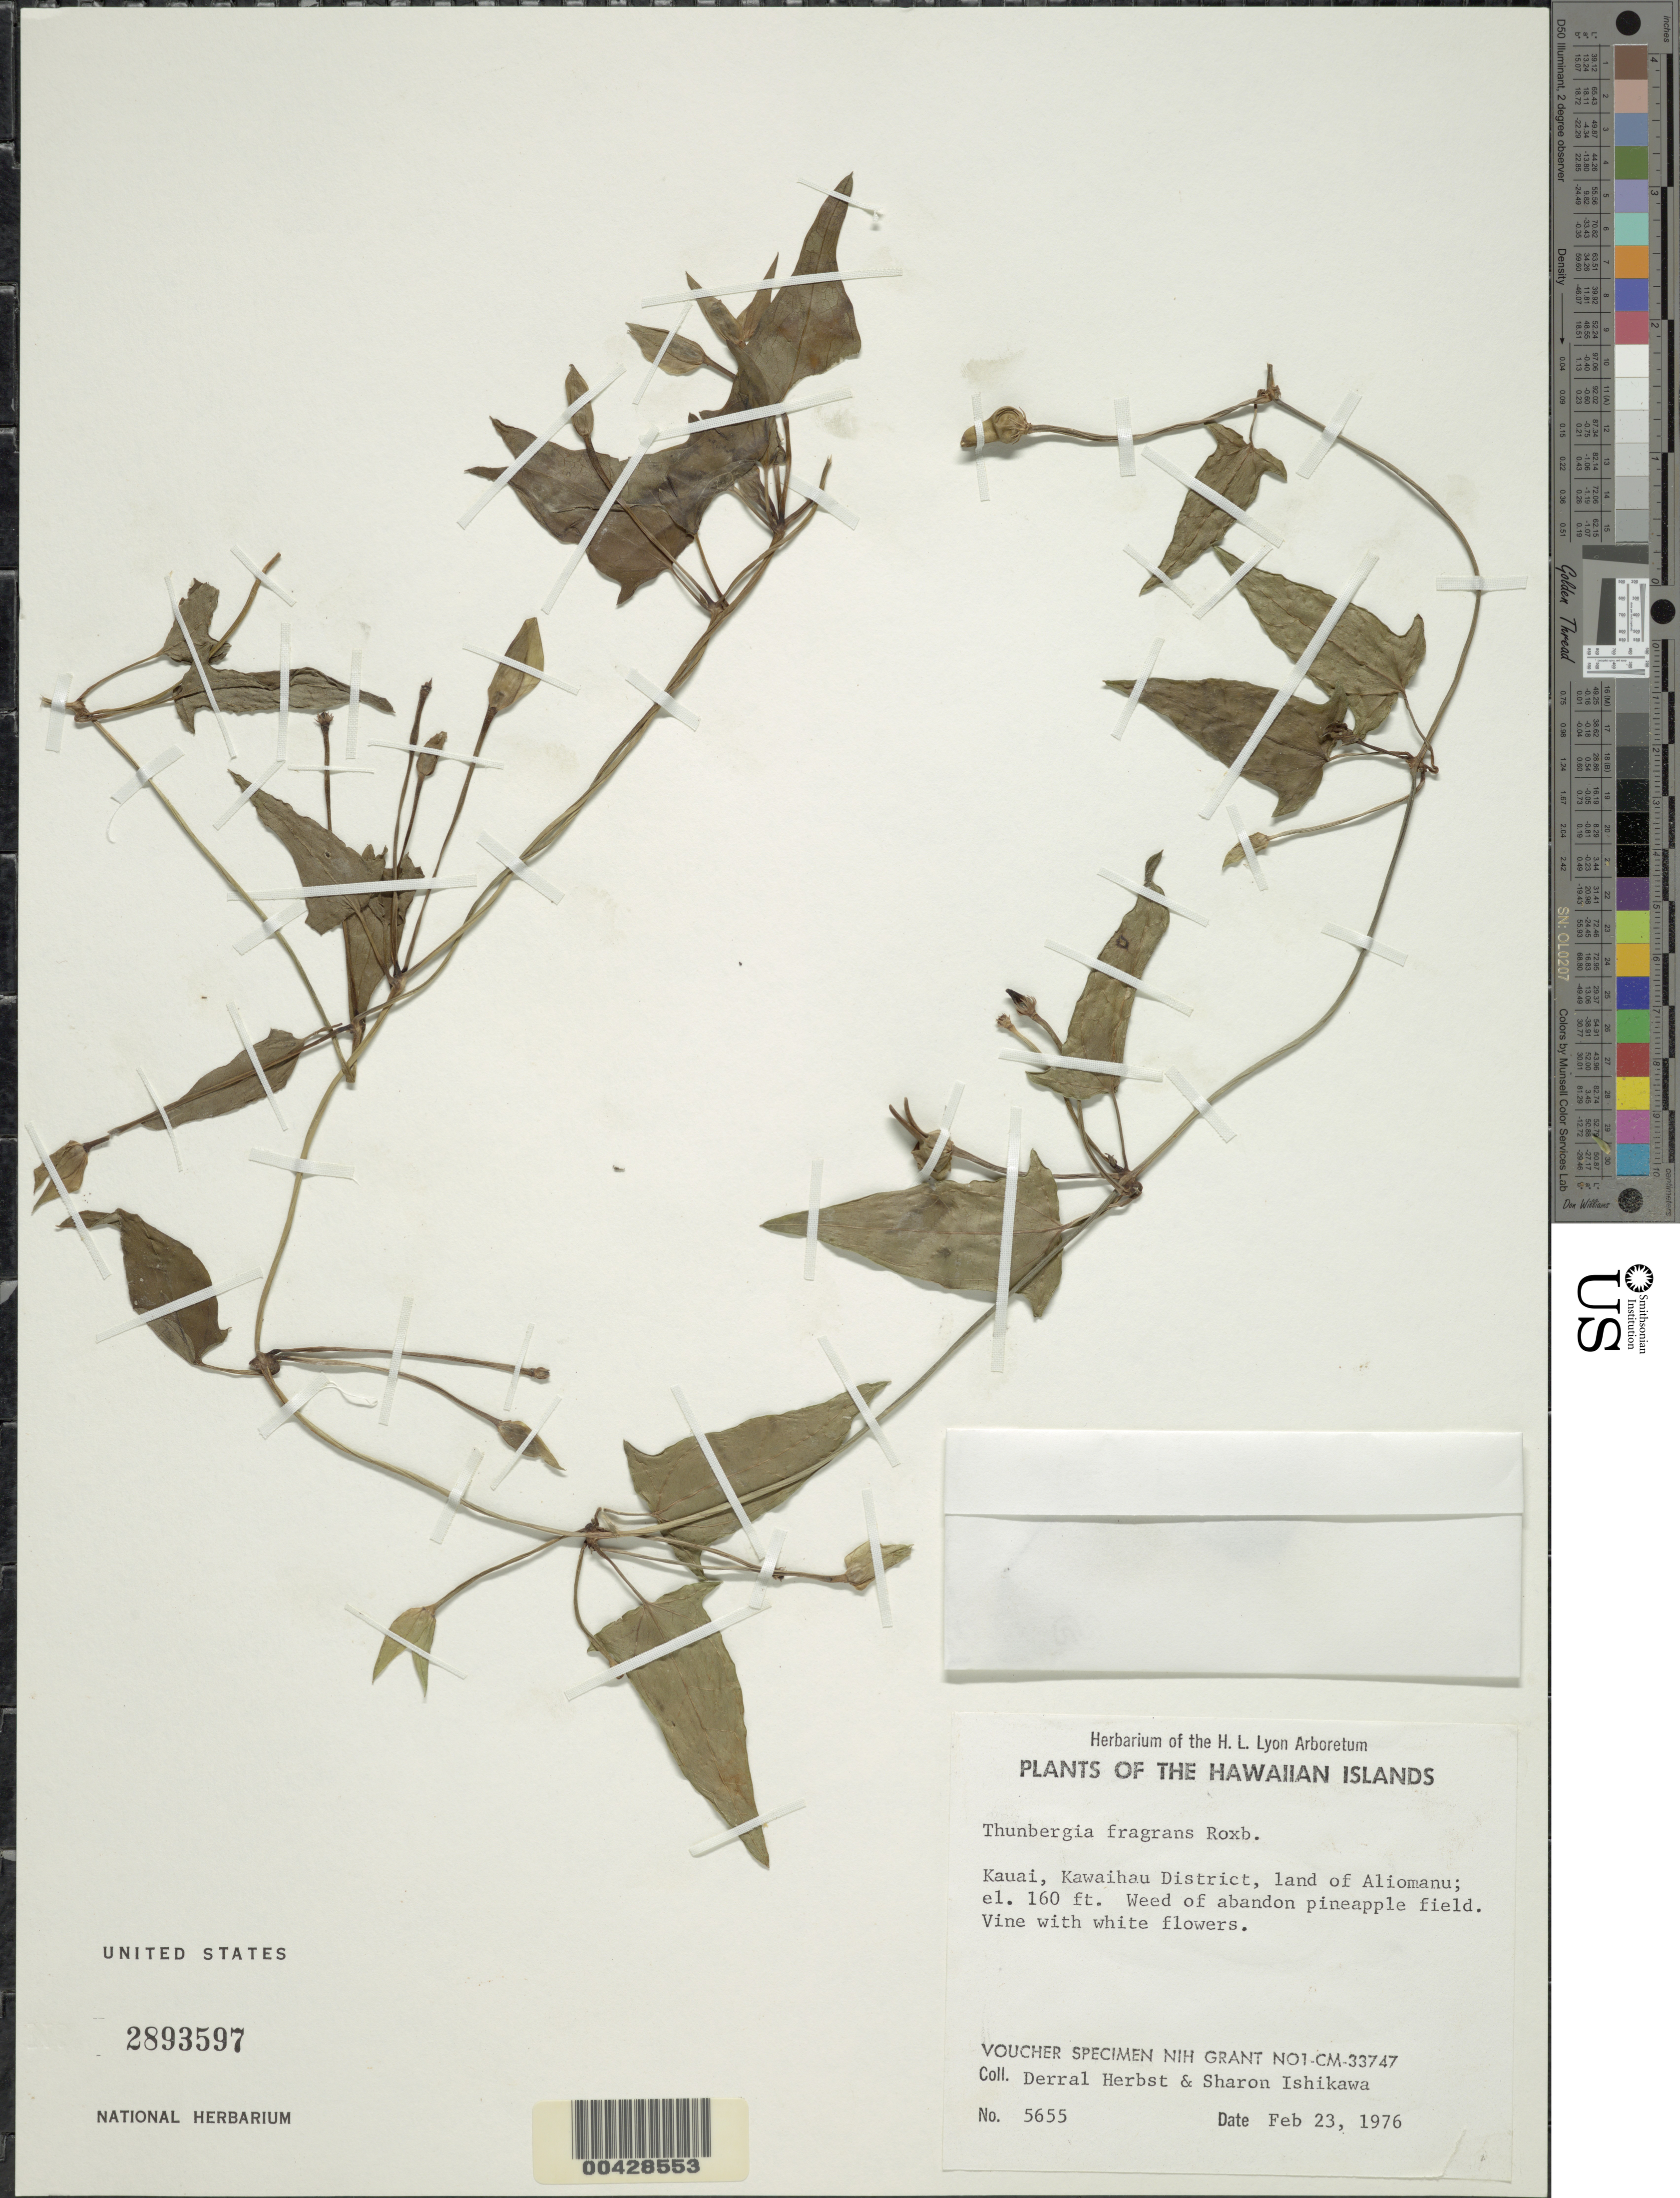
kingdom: Plantae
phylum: Tracheophyta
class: Magnoliopsida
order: Lamiales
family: Acanthaceae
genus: Thunbergia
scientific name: Thunbergia fragrans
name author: Roxb.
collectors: D. R. Herbst & S. Ishikawa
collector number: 5655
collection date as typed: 23 Feb 1976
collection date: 1976-02-23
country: United States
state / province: Hawaii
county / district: Kauai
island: Kaua'i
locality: Kawaihau District, land of Aliomanu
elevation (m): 49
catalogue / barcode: US 2893597